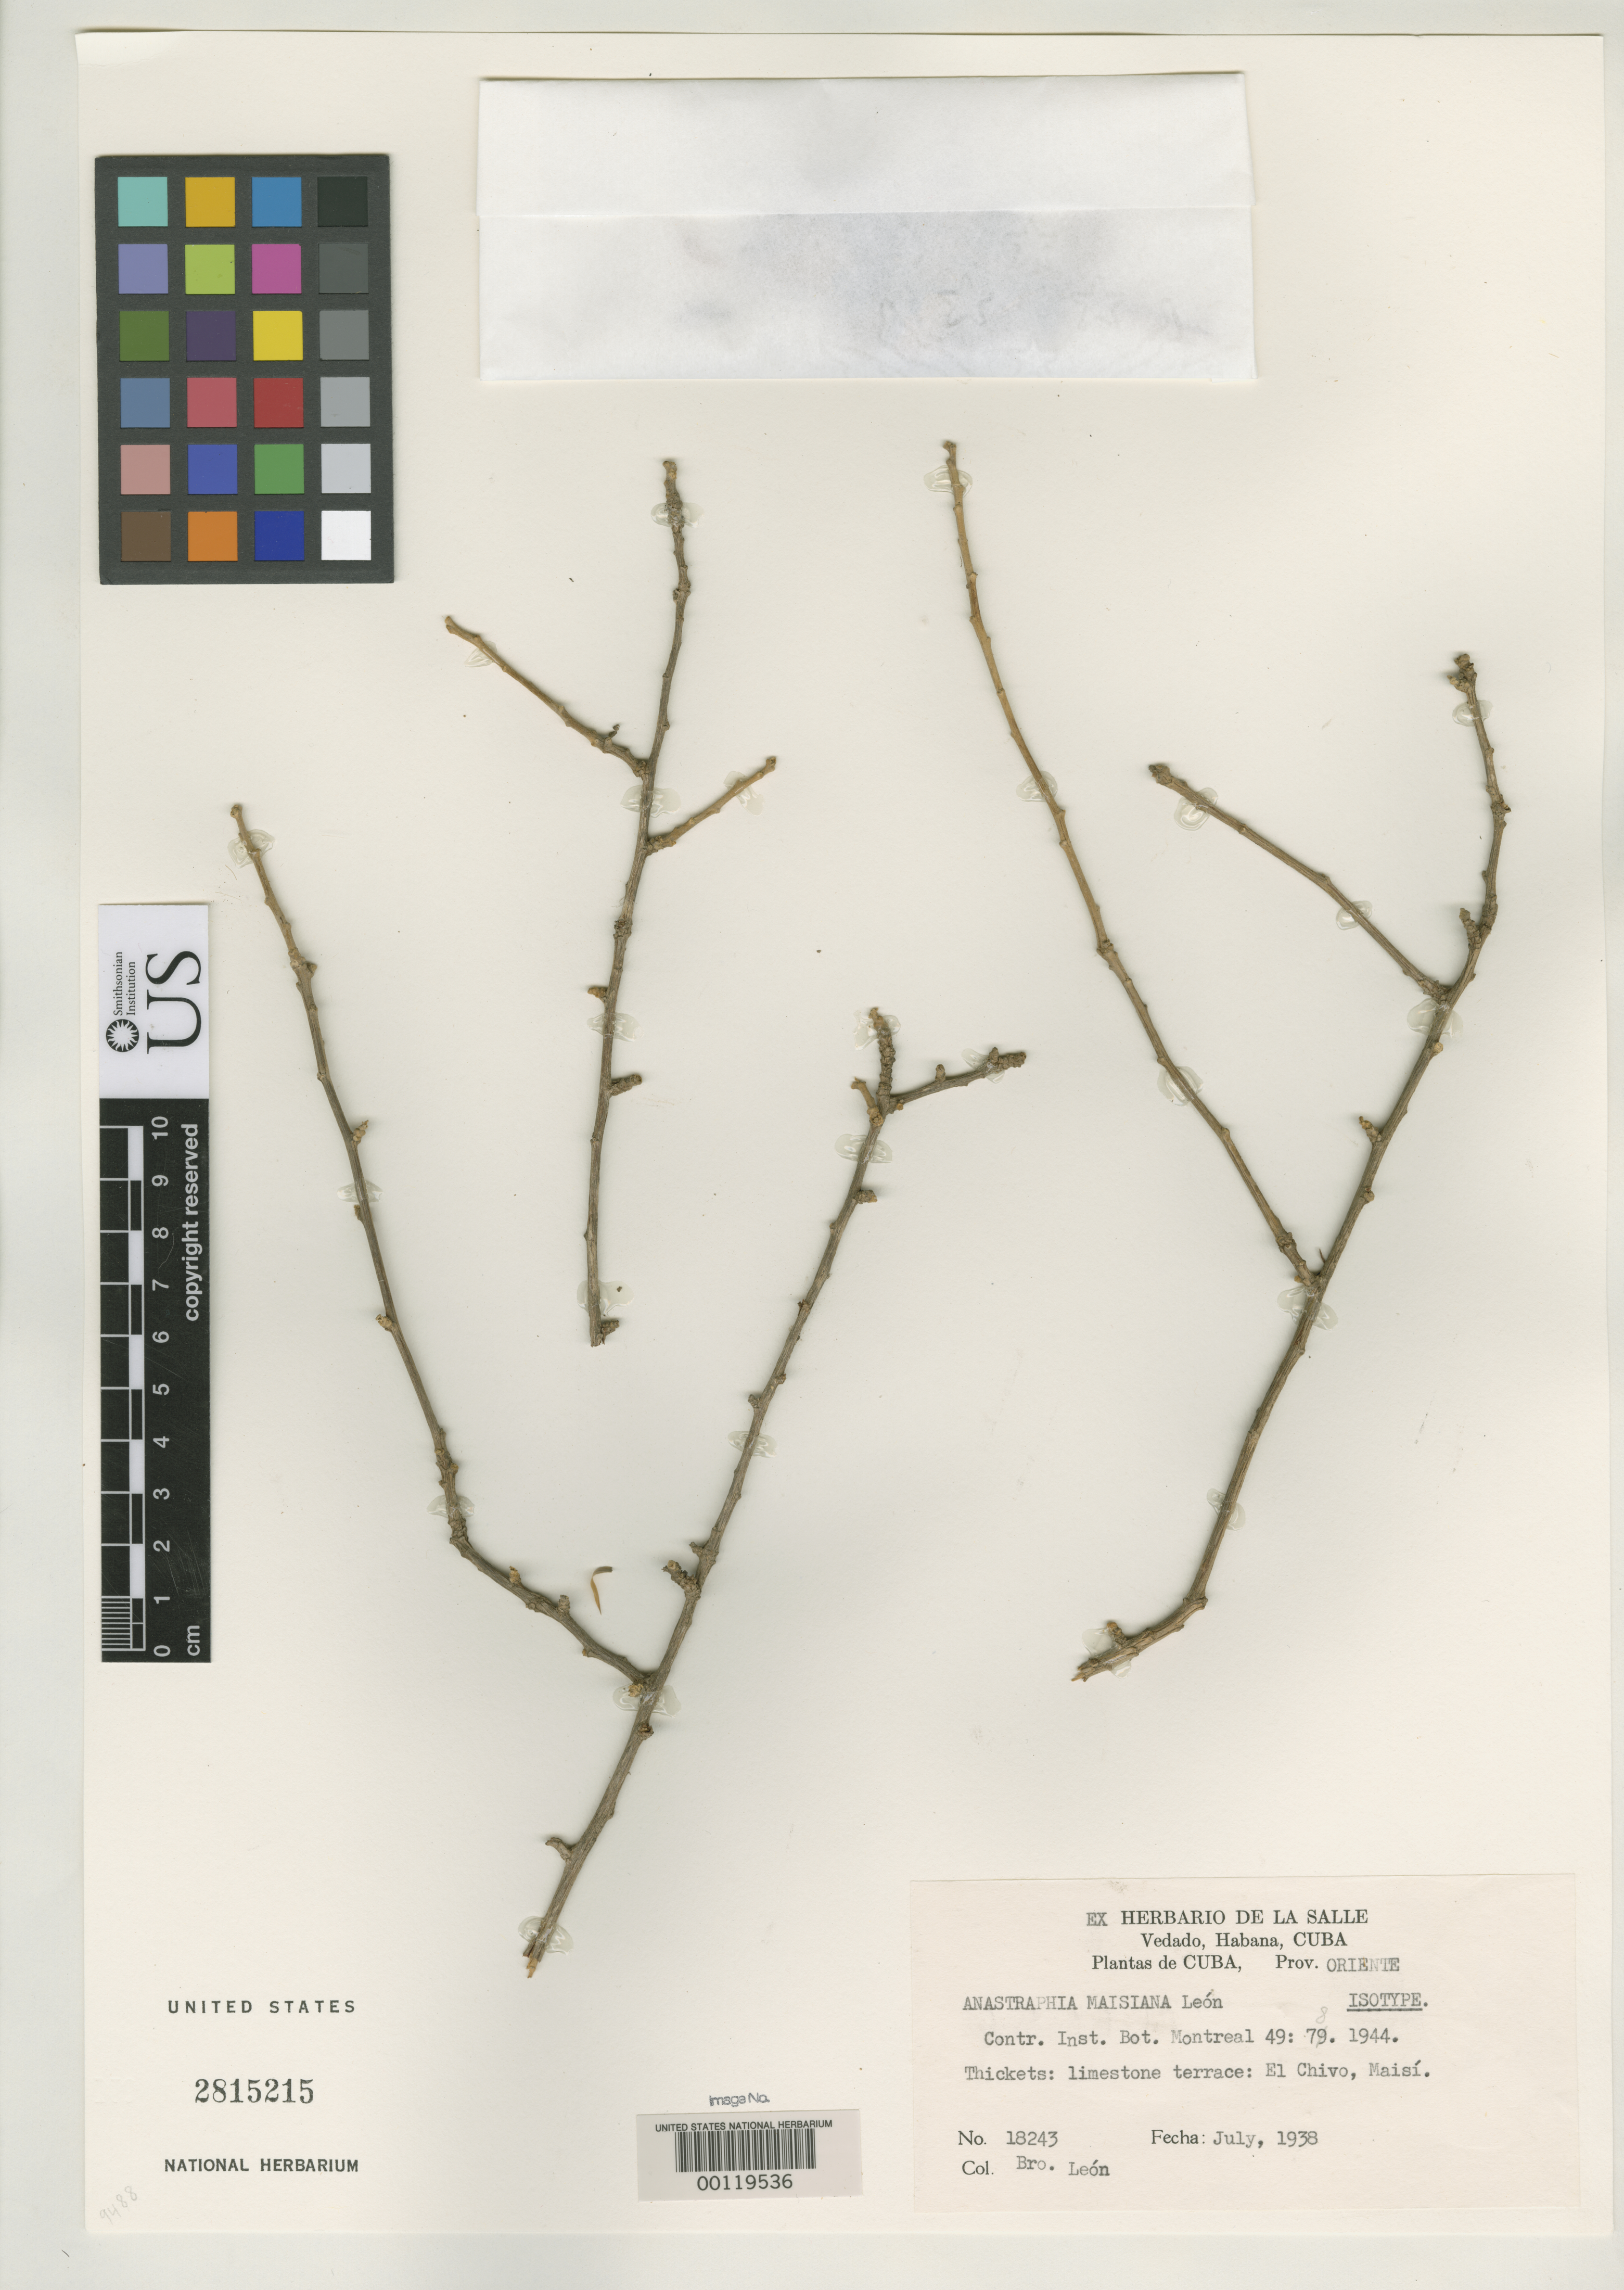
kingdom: Plantae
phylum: Tracheophyta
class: Magnoliopsida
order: Asterales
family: Asteraceae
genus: Anastraphia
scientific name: Anastraphia maisiana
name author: León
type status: Isotype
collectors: Bro. León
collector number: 18243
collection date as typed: Jul 1938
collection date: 1938-07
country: Cuba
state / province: Oriente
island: Greater Antilles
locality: El Chivo, Maisi.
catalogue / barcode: US 2815215